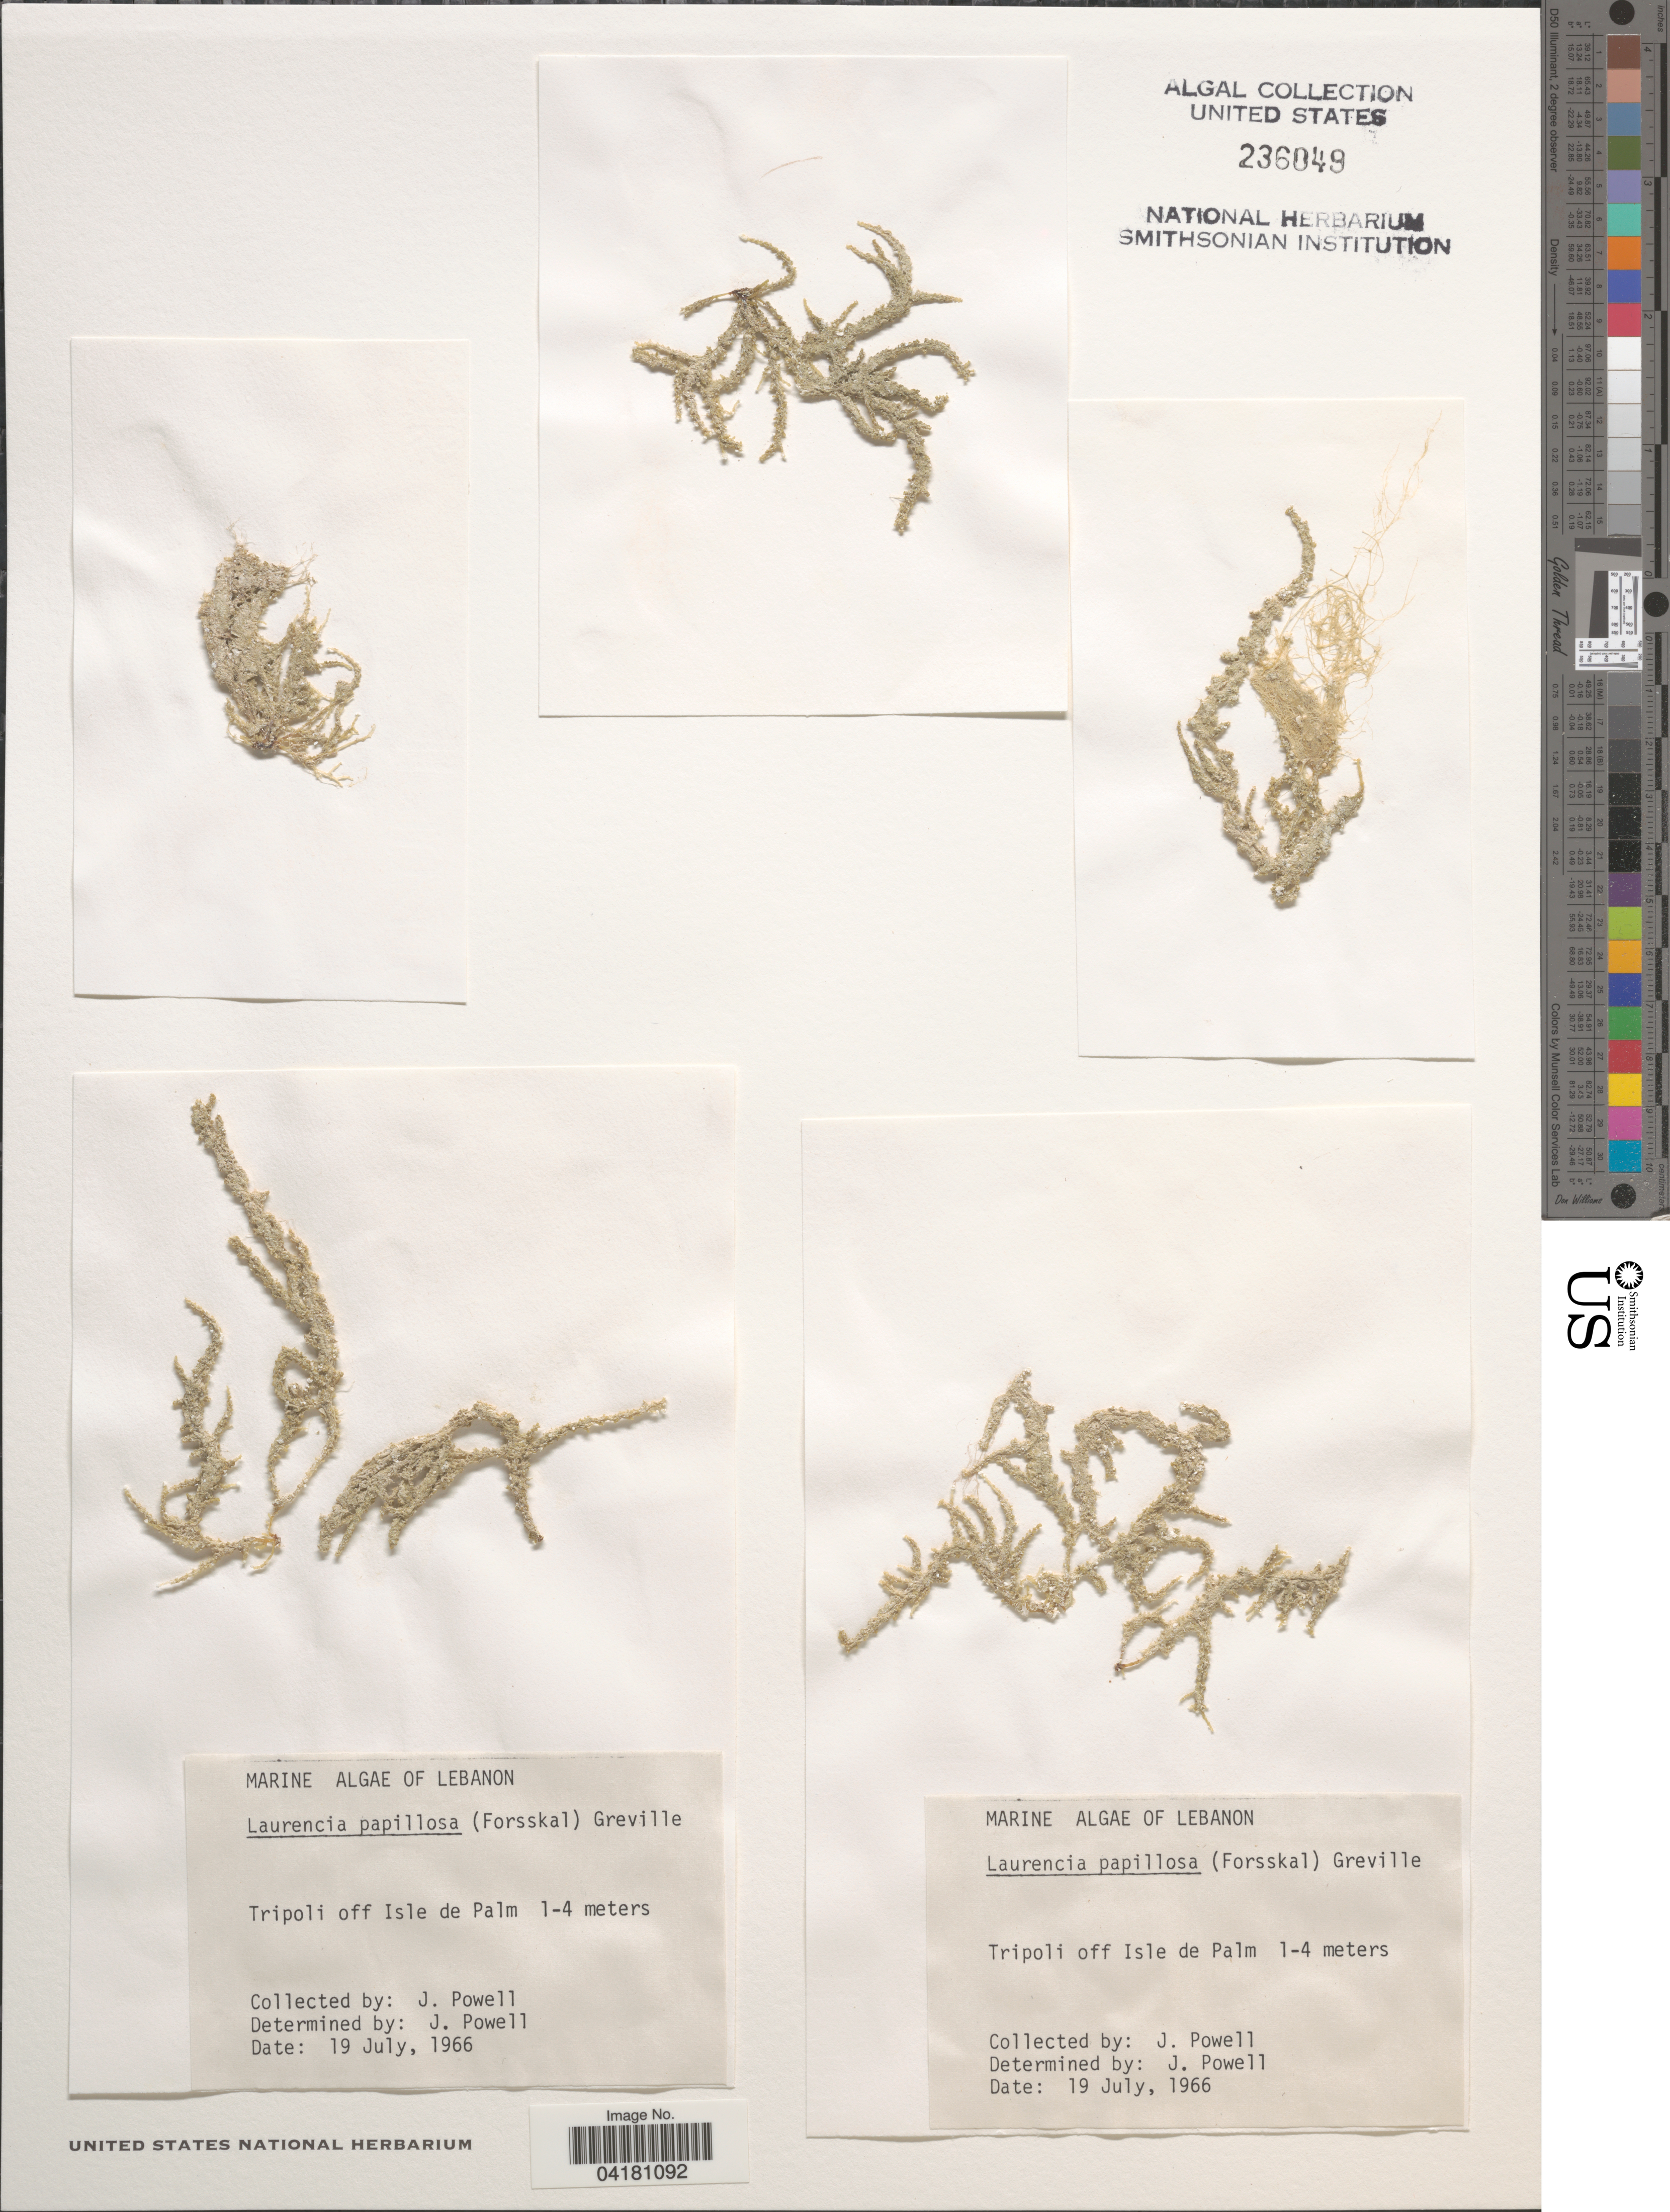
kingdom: Plantae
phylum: Rhodophyta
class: Florideophyceae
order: Ceramiales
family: Rhodomelaceae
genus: Palisada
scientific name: Palisada perforata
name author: (Bory) K.W. Nam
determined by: Algae name updating Project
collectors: J. Powell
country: Lebanon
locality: Tripoli off Isle de Palm.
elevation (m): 1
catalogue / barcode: US 236049